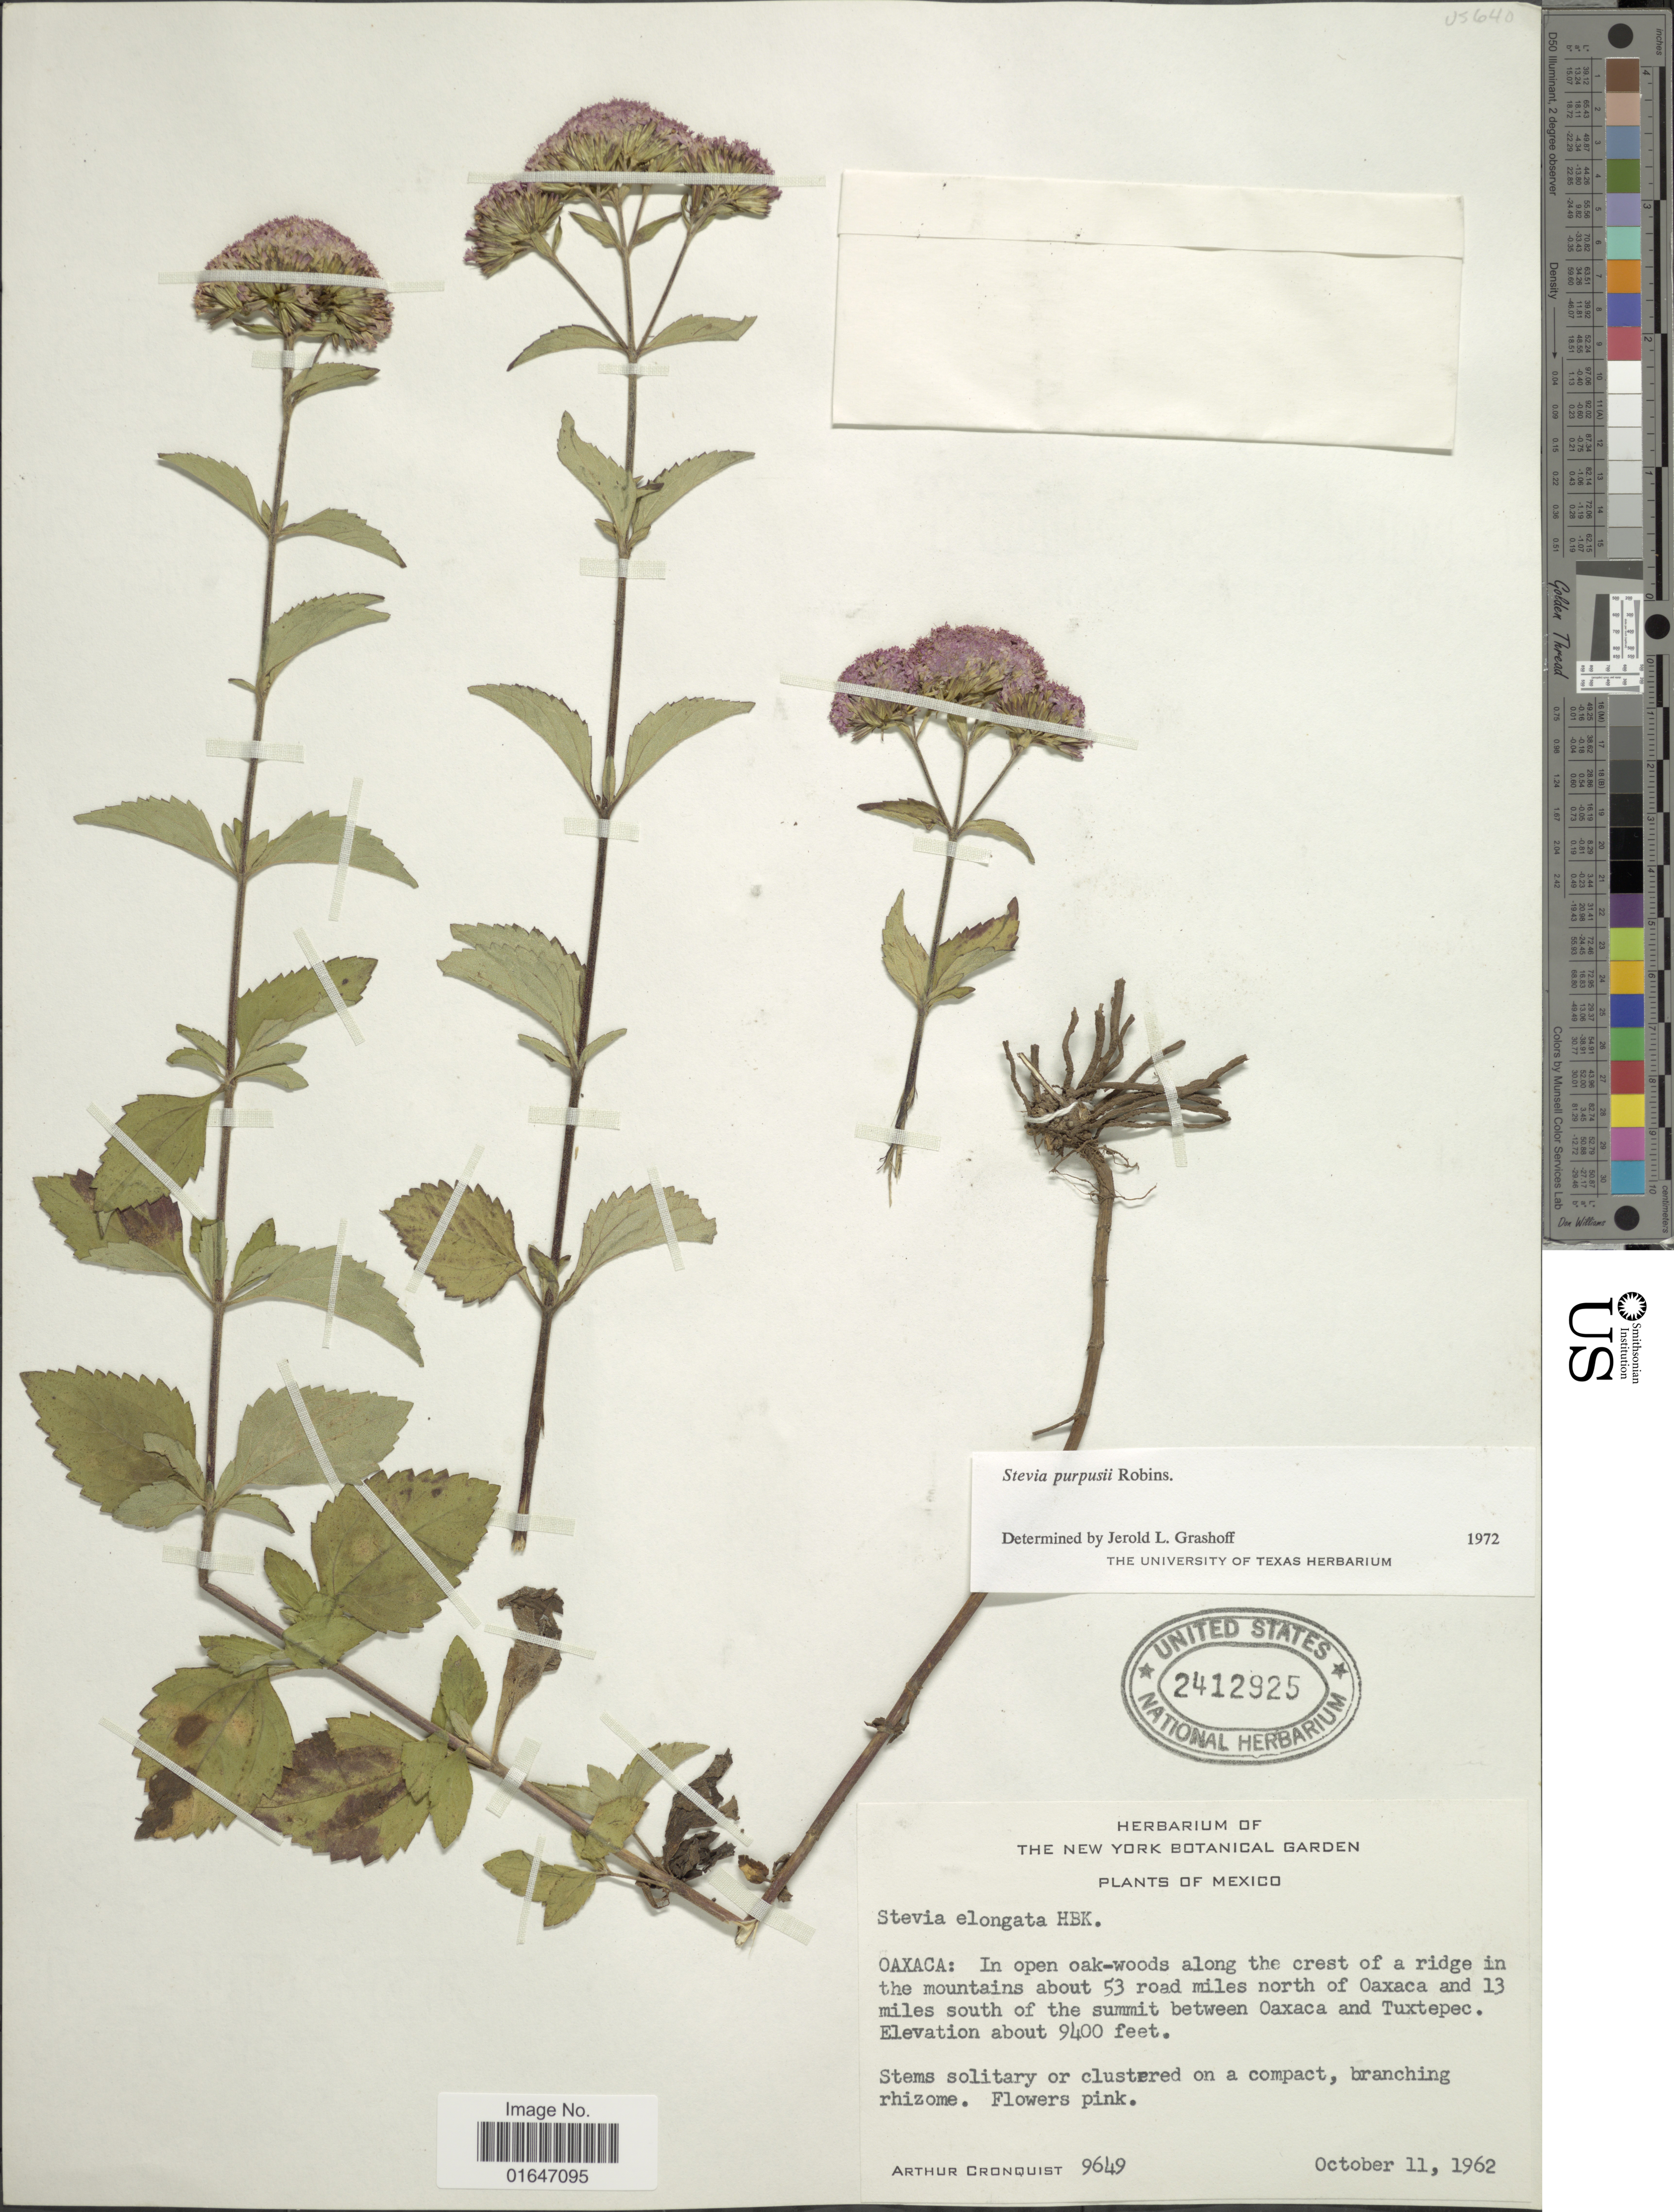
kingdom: Plantae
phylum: Tracheophyta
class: Magnoliopsida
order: Asterales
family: Asteraceae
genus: Stevia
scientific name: Stevia purpusii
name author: B.L. Rob.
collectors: A. J. Cronquist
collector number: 9649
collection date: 1962-10-11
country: Mexico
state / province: Oaxaca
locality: In open oak - woods along the crest of a ridge in the mountain about 53 road miles north of Oaxaca and 13 miles south of the summit between Oaxaca and Tuxtepec.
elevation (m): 2865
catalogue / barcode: US 2412925